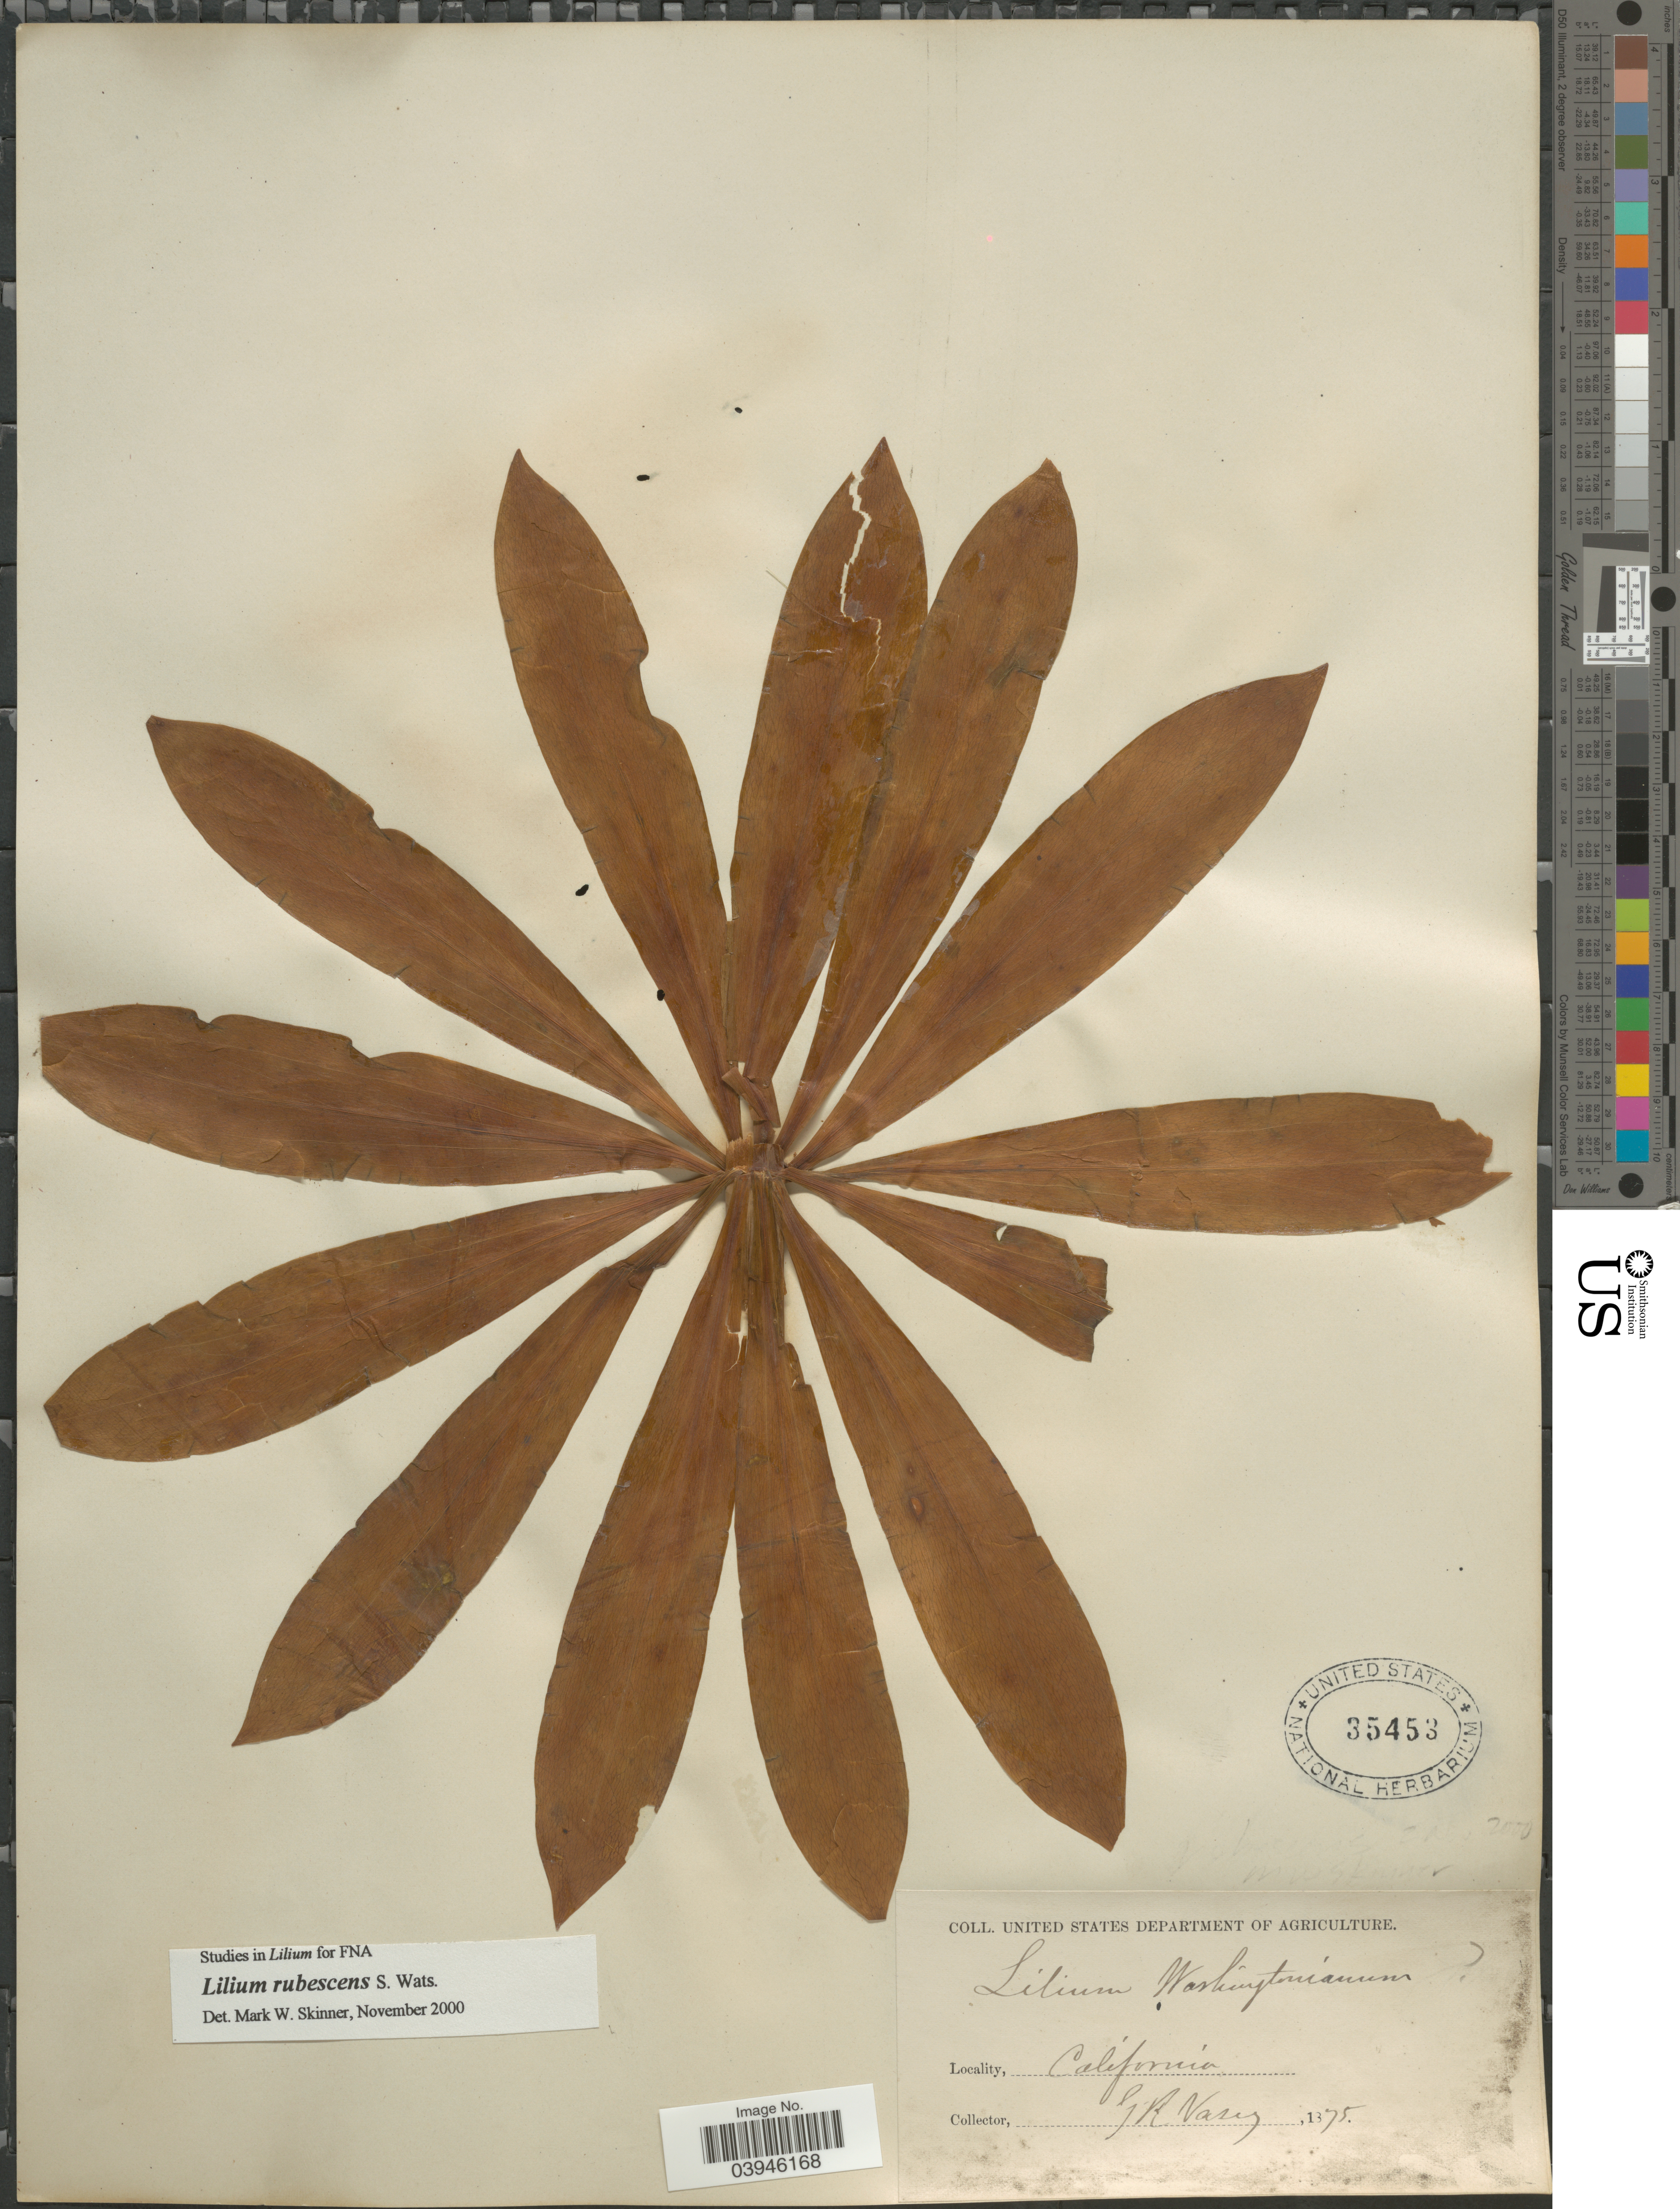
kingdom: Plantae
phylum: Tracheophyta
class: Liliopsida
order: Liliales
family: Liliaceae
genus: Lilium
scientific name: Lilium rubescens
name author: S. Watson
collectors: G. R. Vasey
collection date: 1875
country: United States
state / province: California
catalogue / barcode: US 35453